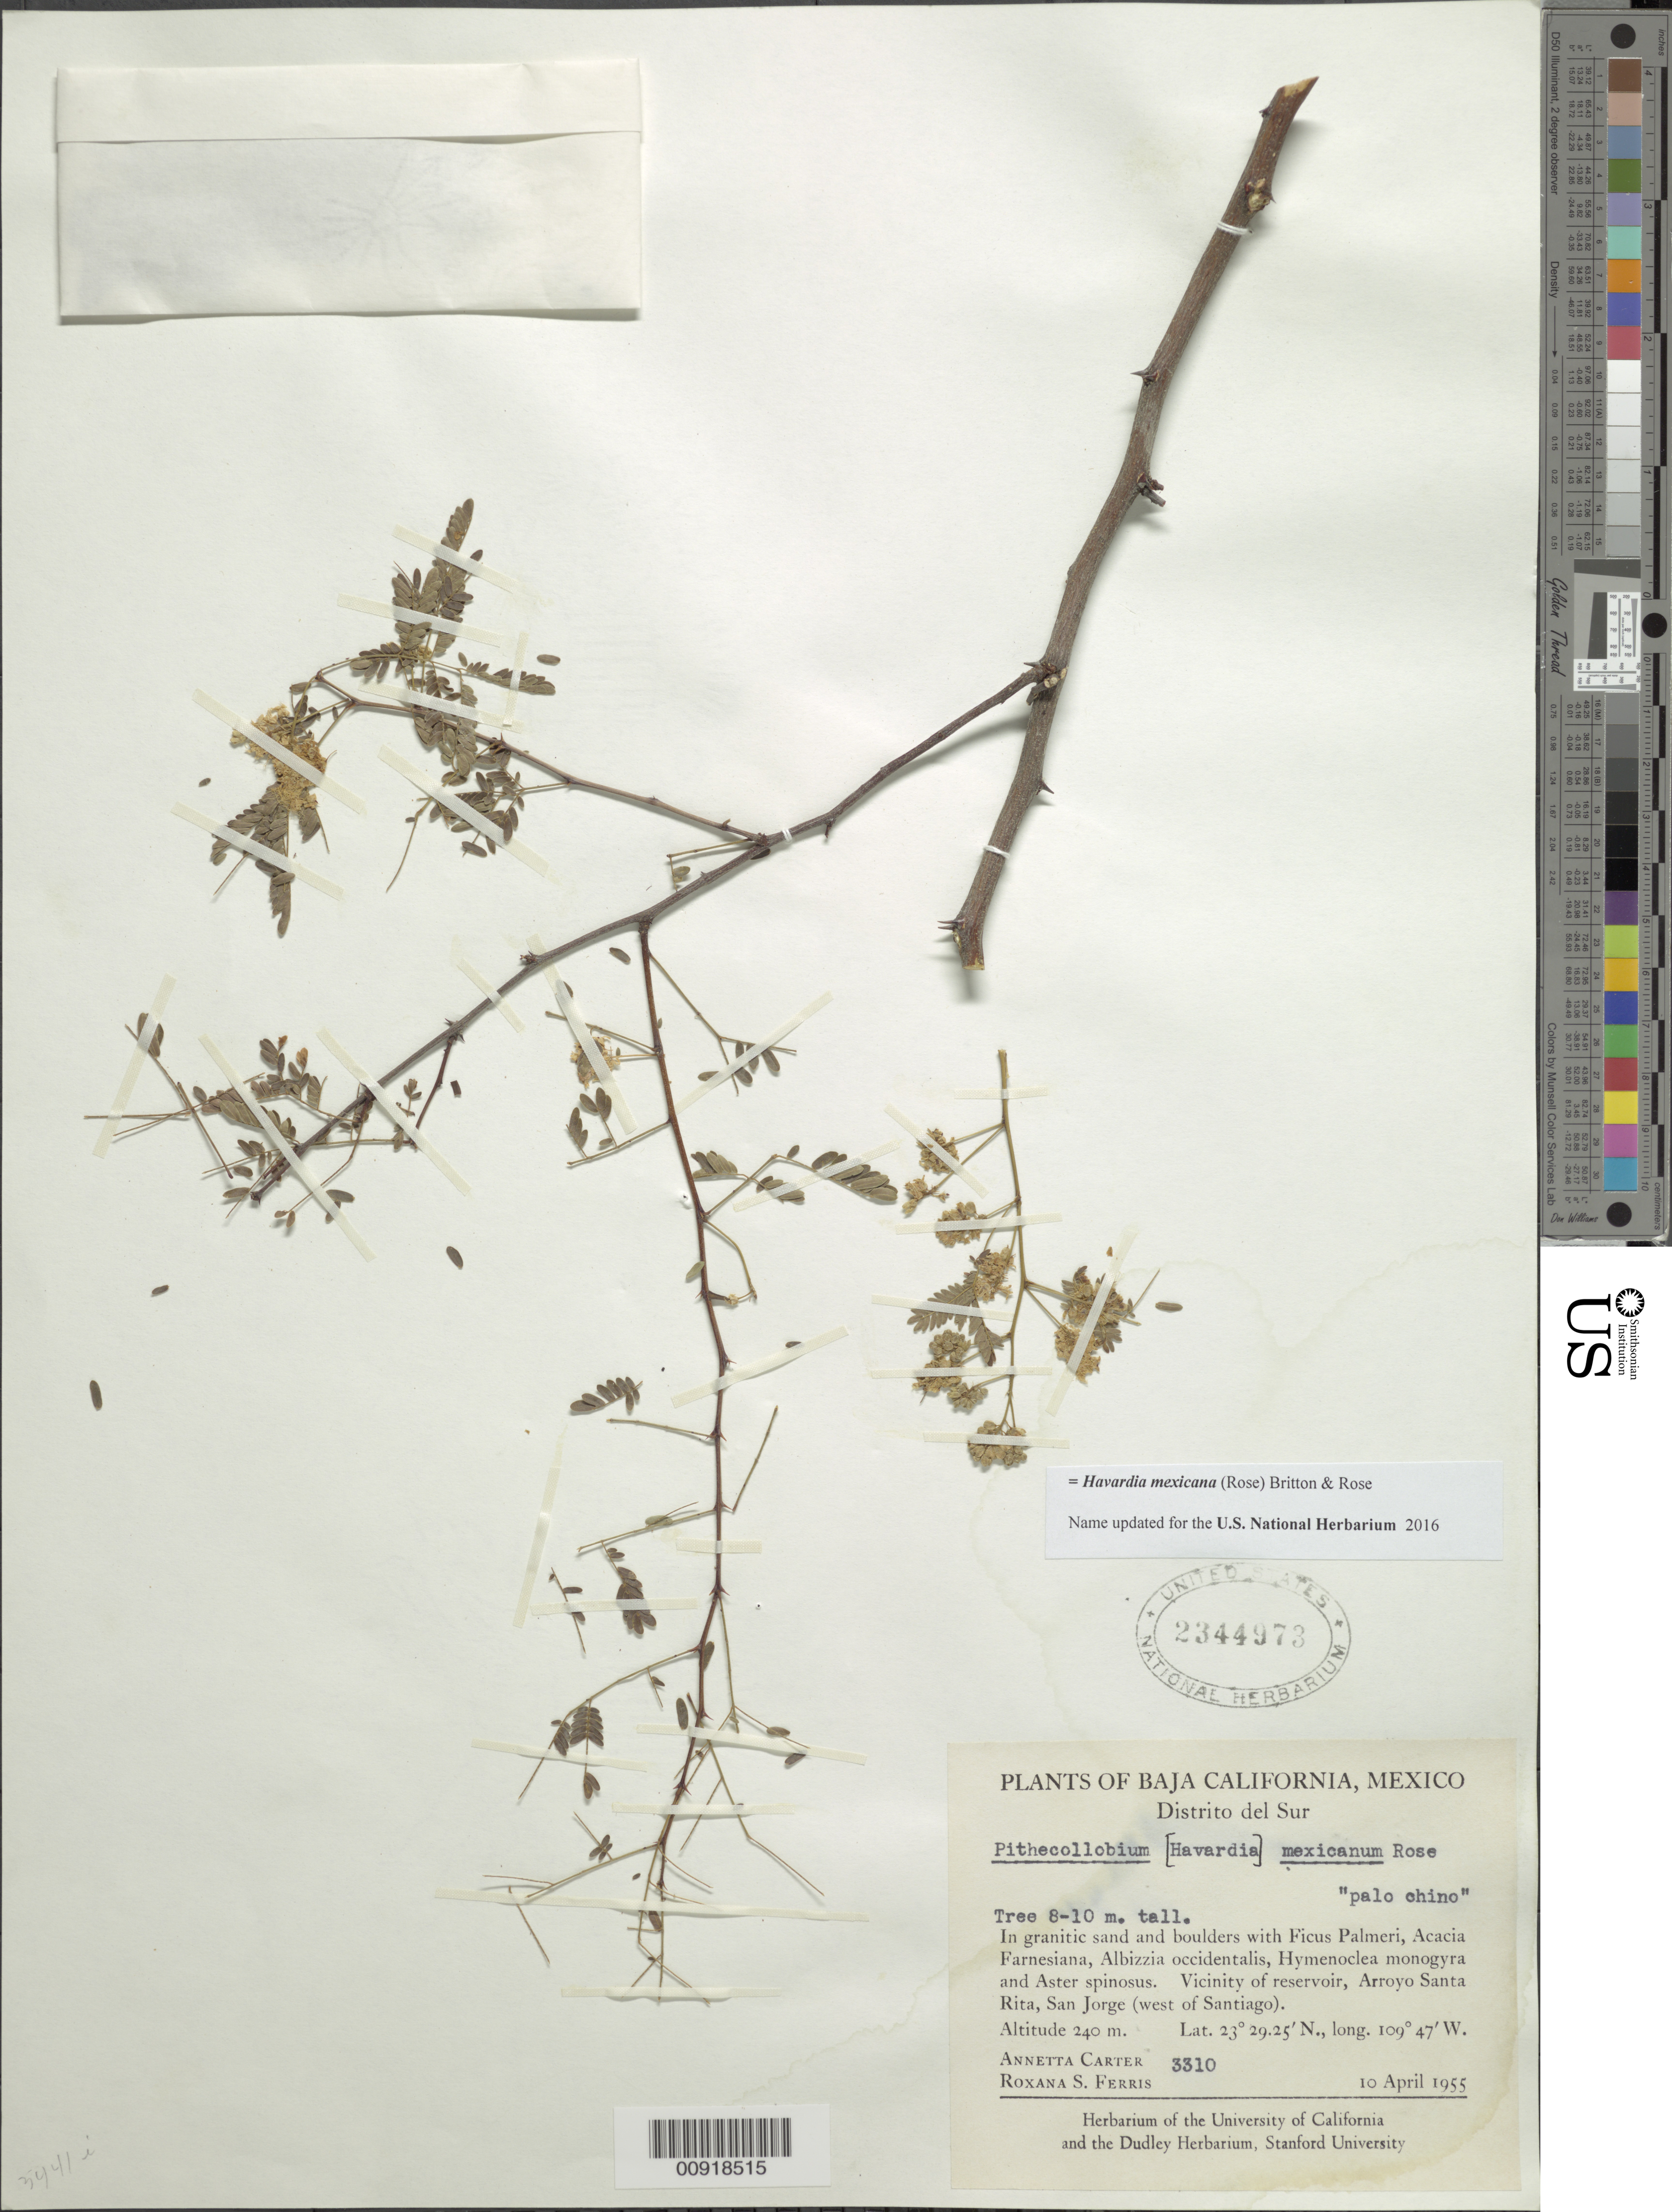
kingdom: Plantae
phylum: Tracheophyta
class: Magnoliopsida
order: Fabales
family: Fabaceae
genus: Havardia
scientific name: Havardia mexicana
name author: (Rose) Britton & Rose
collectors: A. Carter & R. S. Ferris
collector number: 3310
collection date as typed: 10 Apr 1955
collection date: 1955-04-10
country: Mexico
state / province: Baja California Sur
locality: Vicinity of reservoir, Arroyo Santa Rita, San Jorge (west of Santiago). Baja California Distrito del Sur.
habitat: In granitic sand and boulders with Ficus palmeri, Acacia farnesiana, Albizzia occidentalis, Hymenoclea monogyra and Aster spinosus.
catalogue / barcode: US 2344973